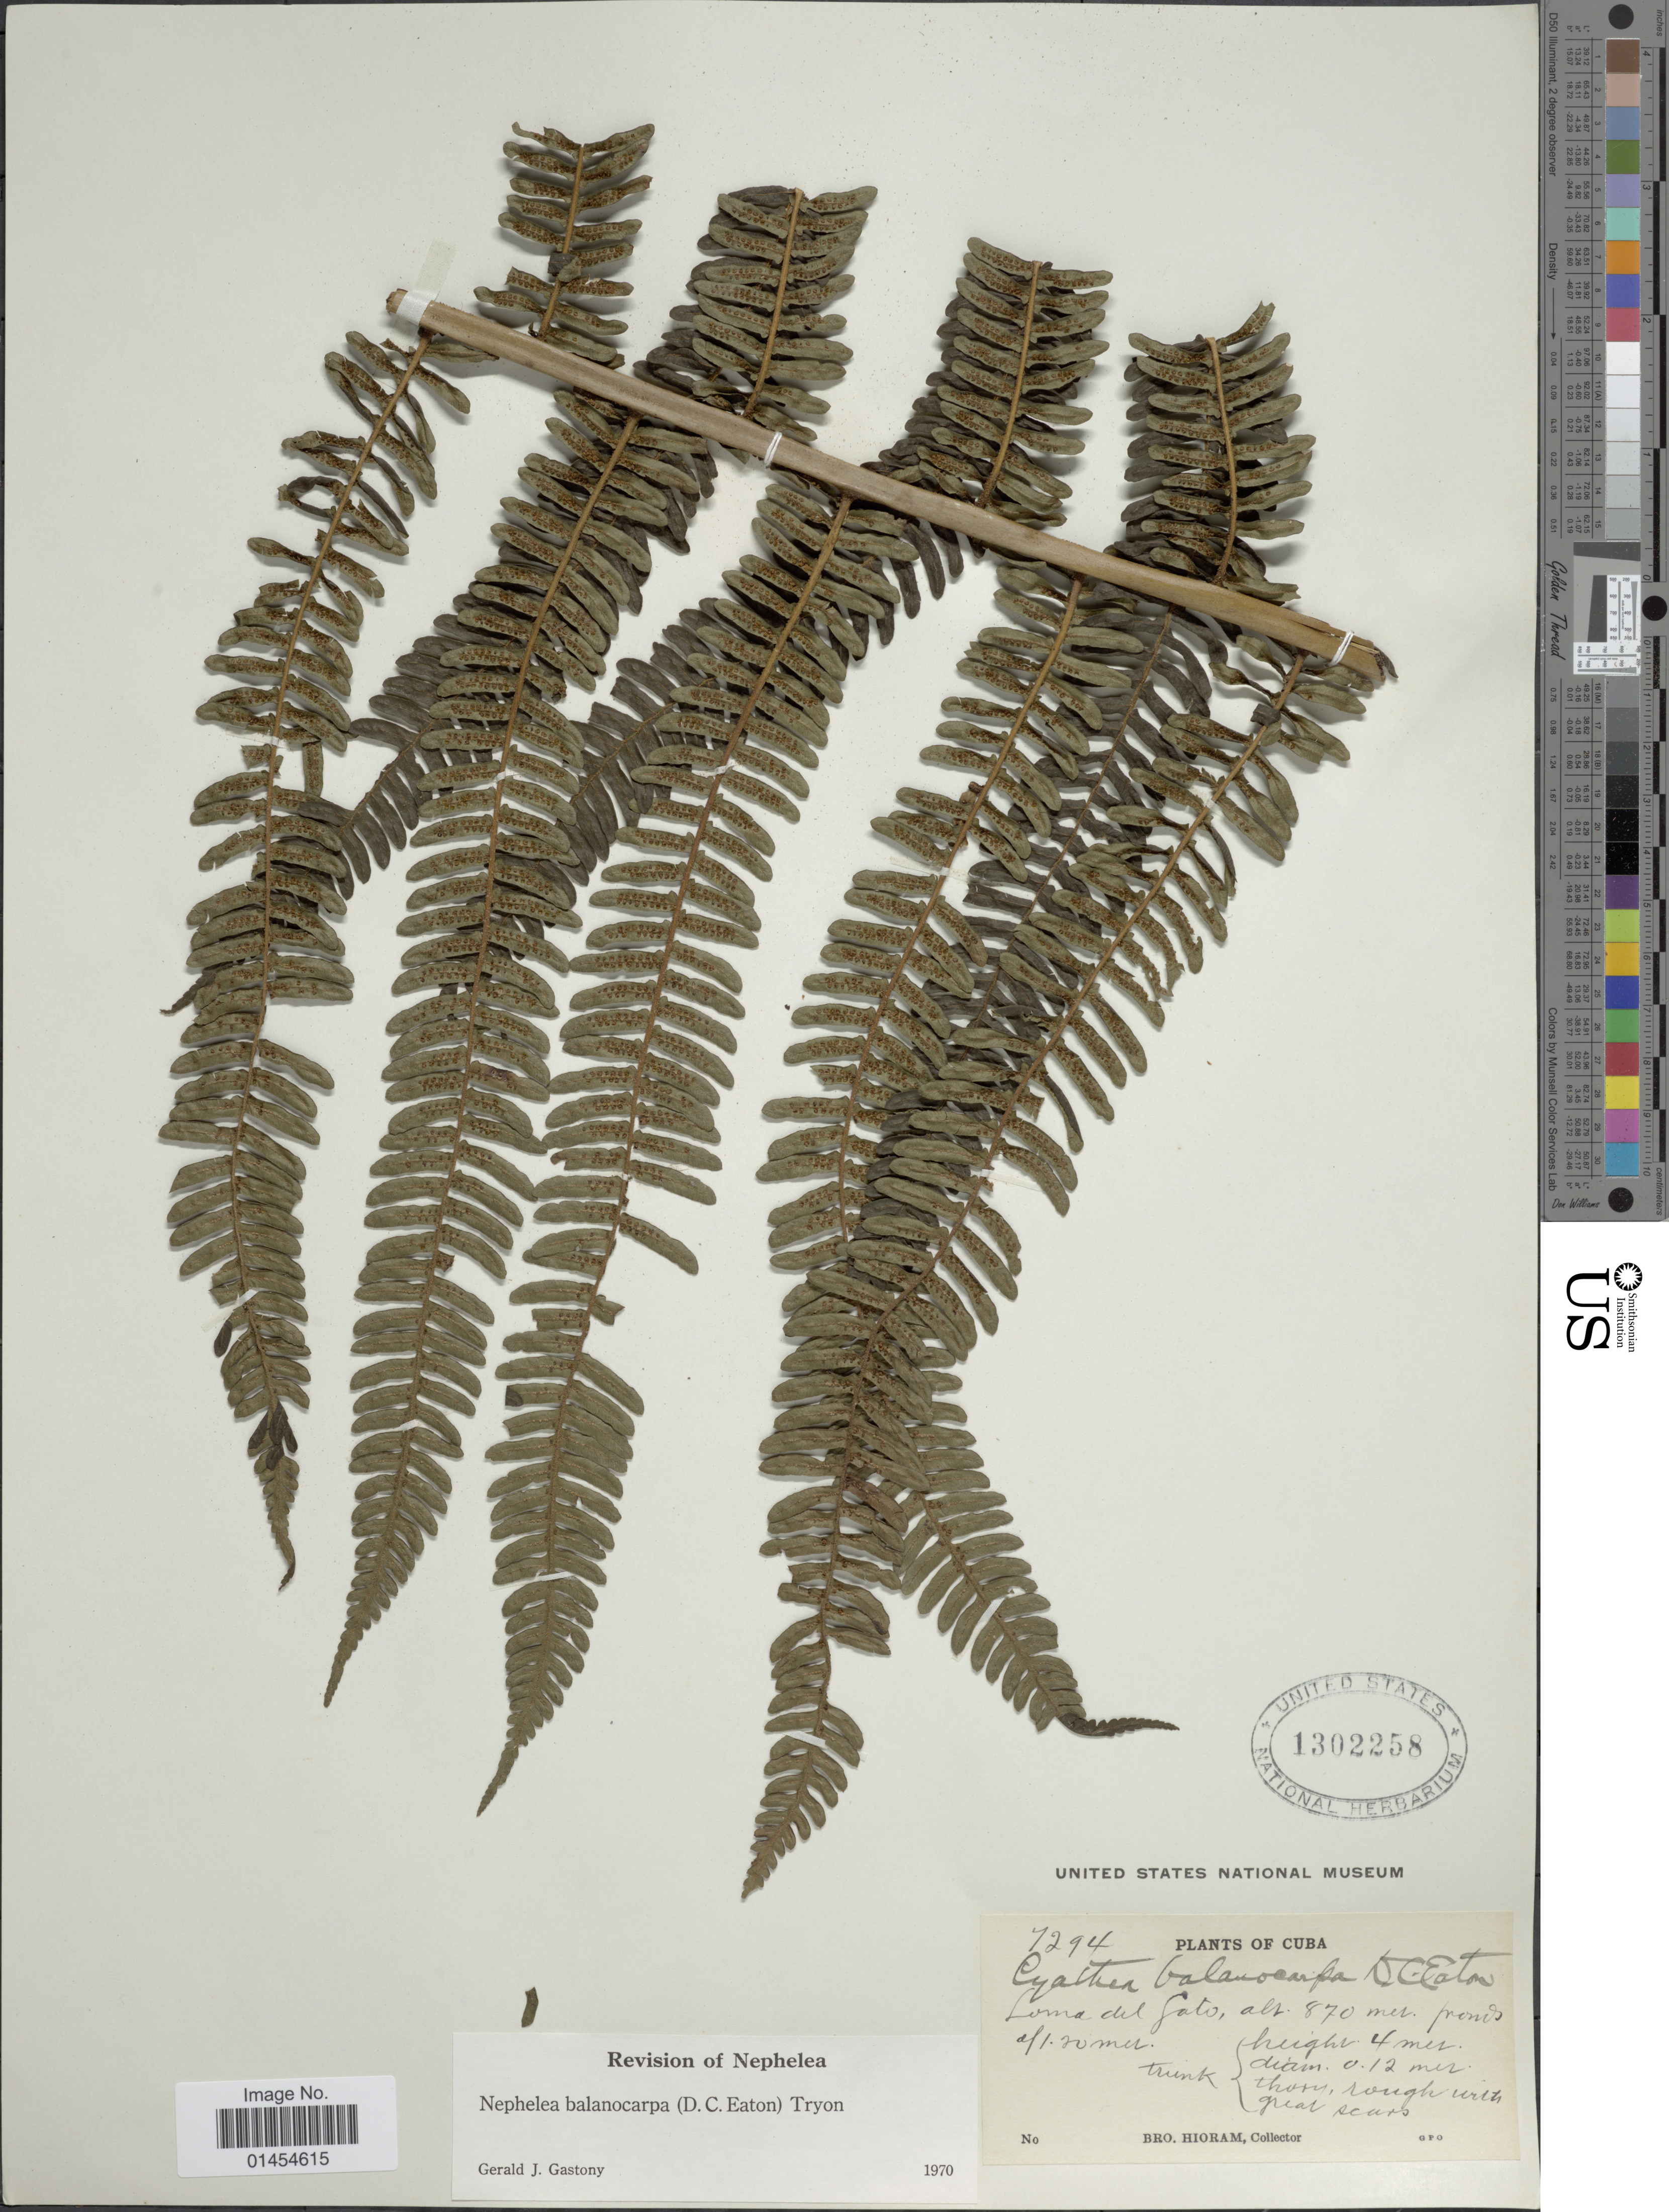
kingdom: Plantae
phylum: Tracheophyta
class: Polypodiopsida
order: Cyatheales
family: Cyatheaceae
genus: Alsophila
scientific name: Alsophila balanocarpa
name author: (D.C. Eaton) D.S. Conant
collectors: Bro. Hioram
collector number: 7294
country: Cuba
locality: Loma del Gato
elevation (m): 870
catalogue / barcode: US 1302258